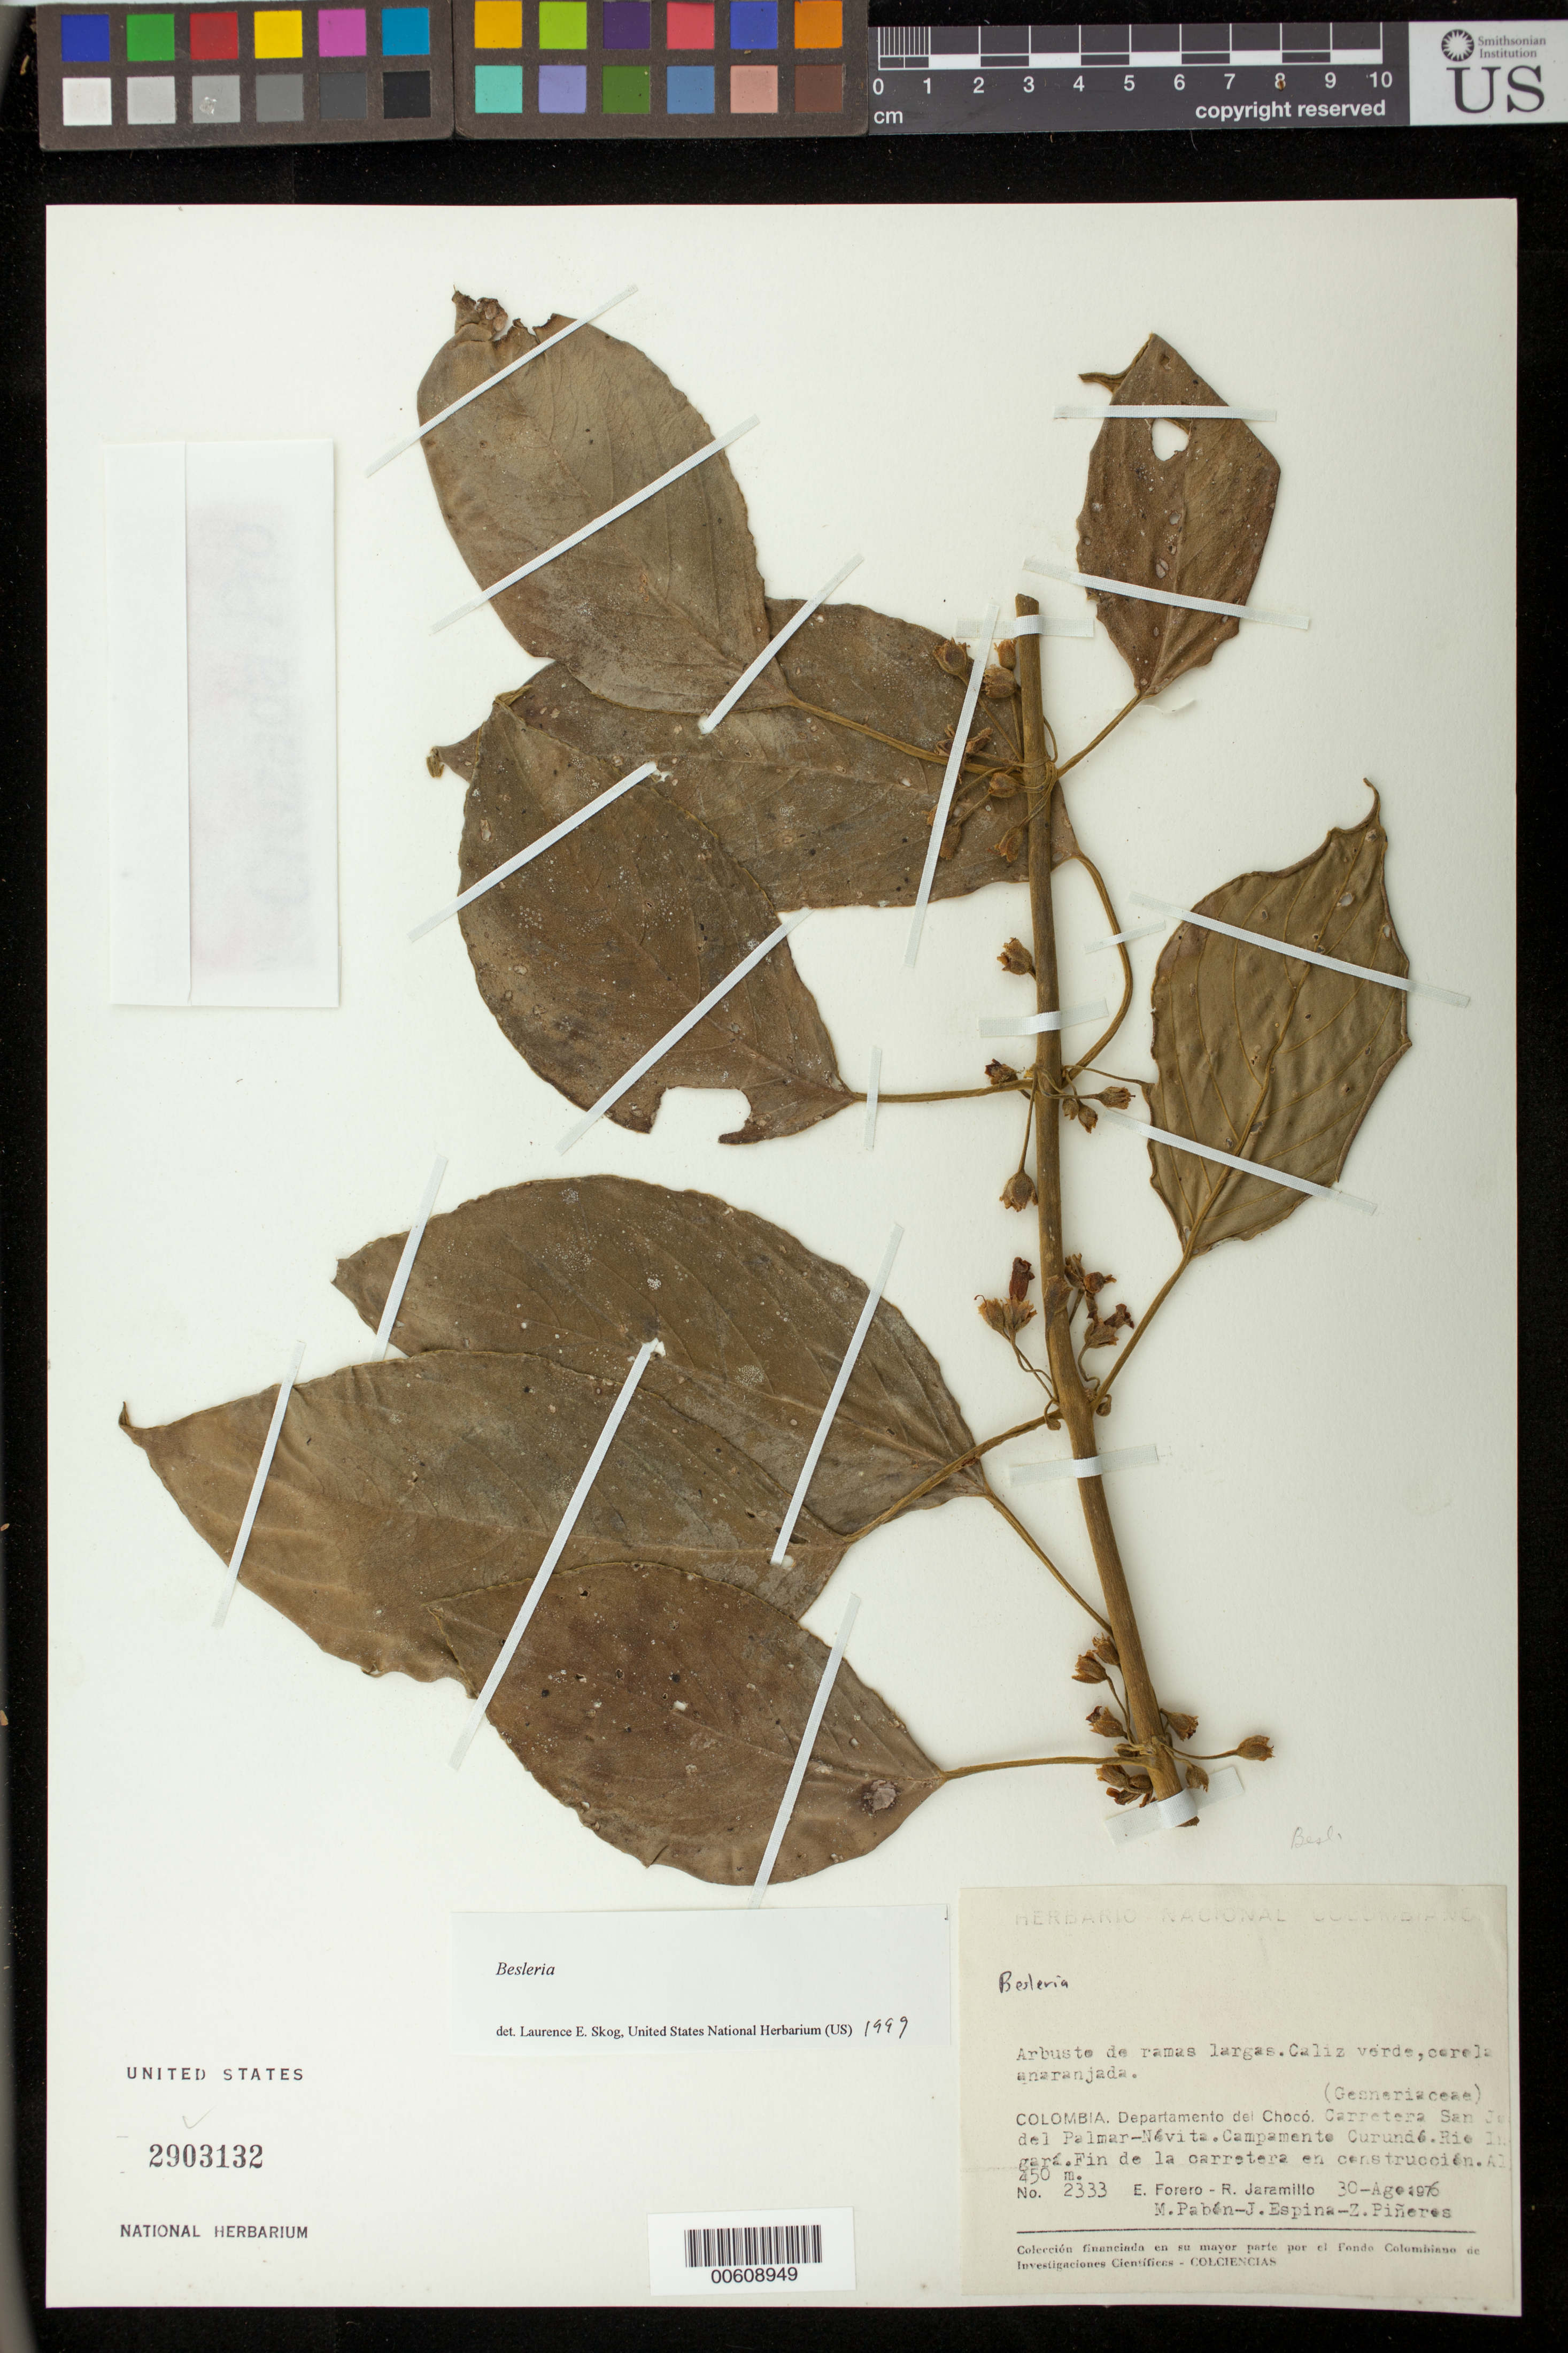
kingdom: Plantae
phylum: Tracheophyta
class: Magnoliopsida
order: Lamiales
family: Gesneriaceae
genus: Besleria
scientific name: Besleria sp.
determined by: Skog, Laurence E.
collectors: E. Forero, R. Jaramillo M., M. Pabon, J. Espina & Z. Piñeros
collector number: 2333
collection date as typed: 30 Aug 1976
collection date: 1976-08-30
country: Colombia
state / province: Chocó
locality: Carretera San José del Palmar - Nóvita; Campamento Curundó, Rio Ingará, fin de la carretera en construcción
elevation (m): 450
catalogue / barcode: US 2903132